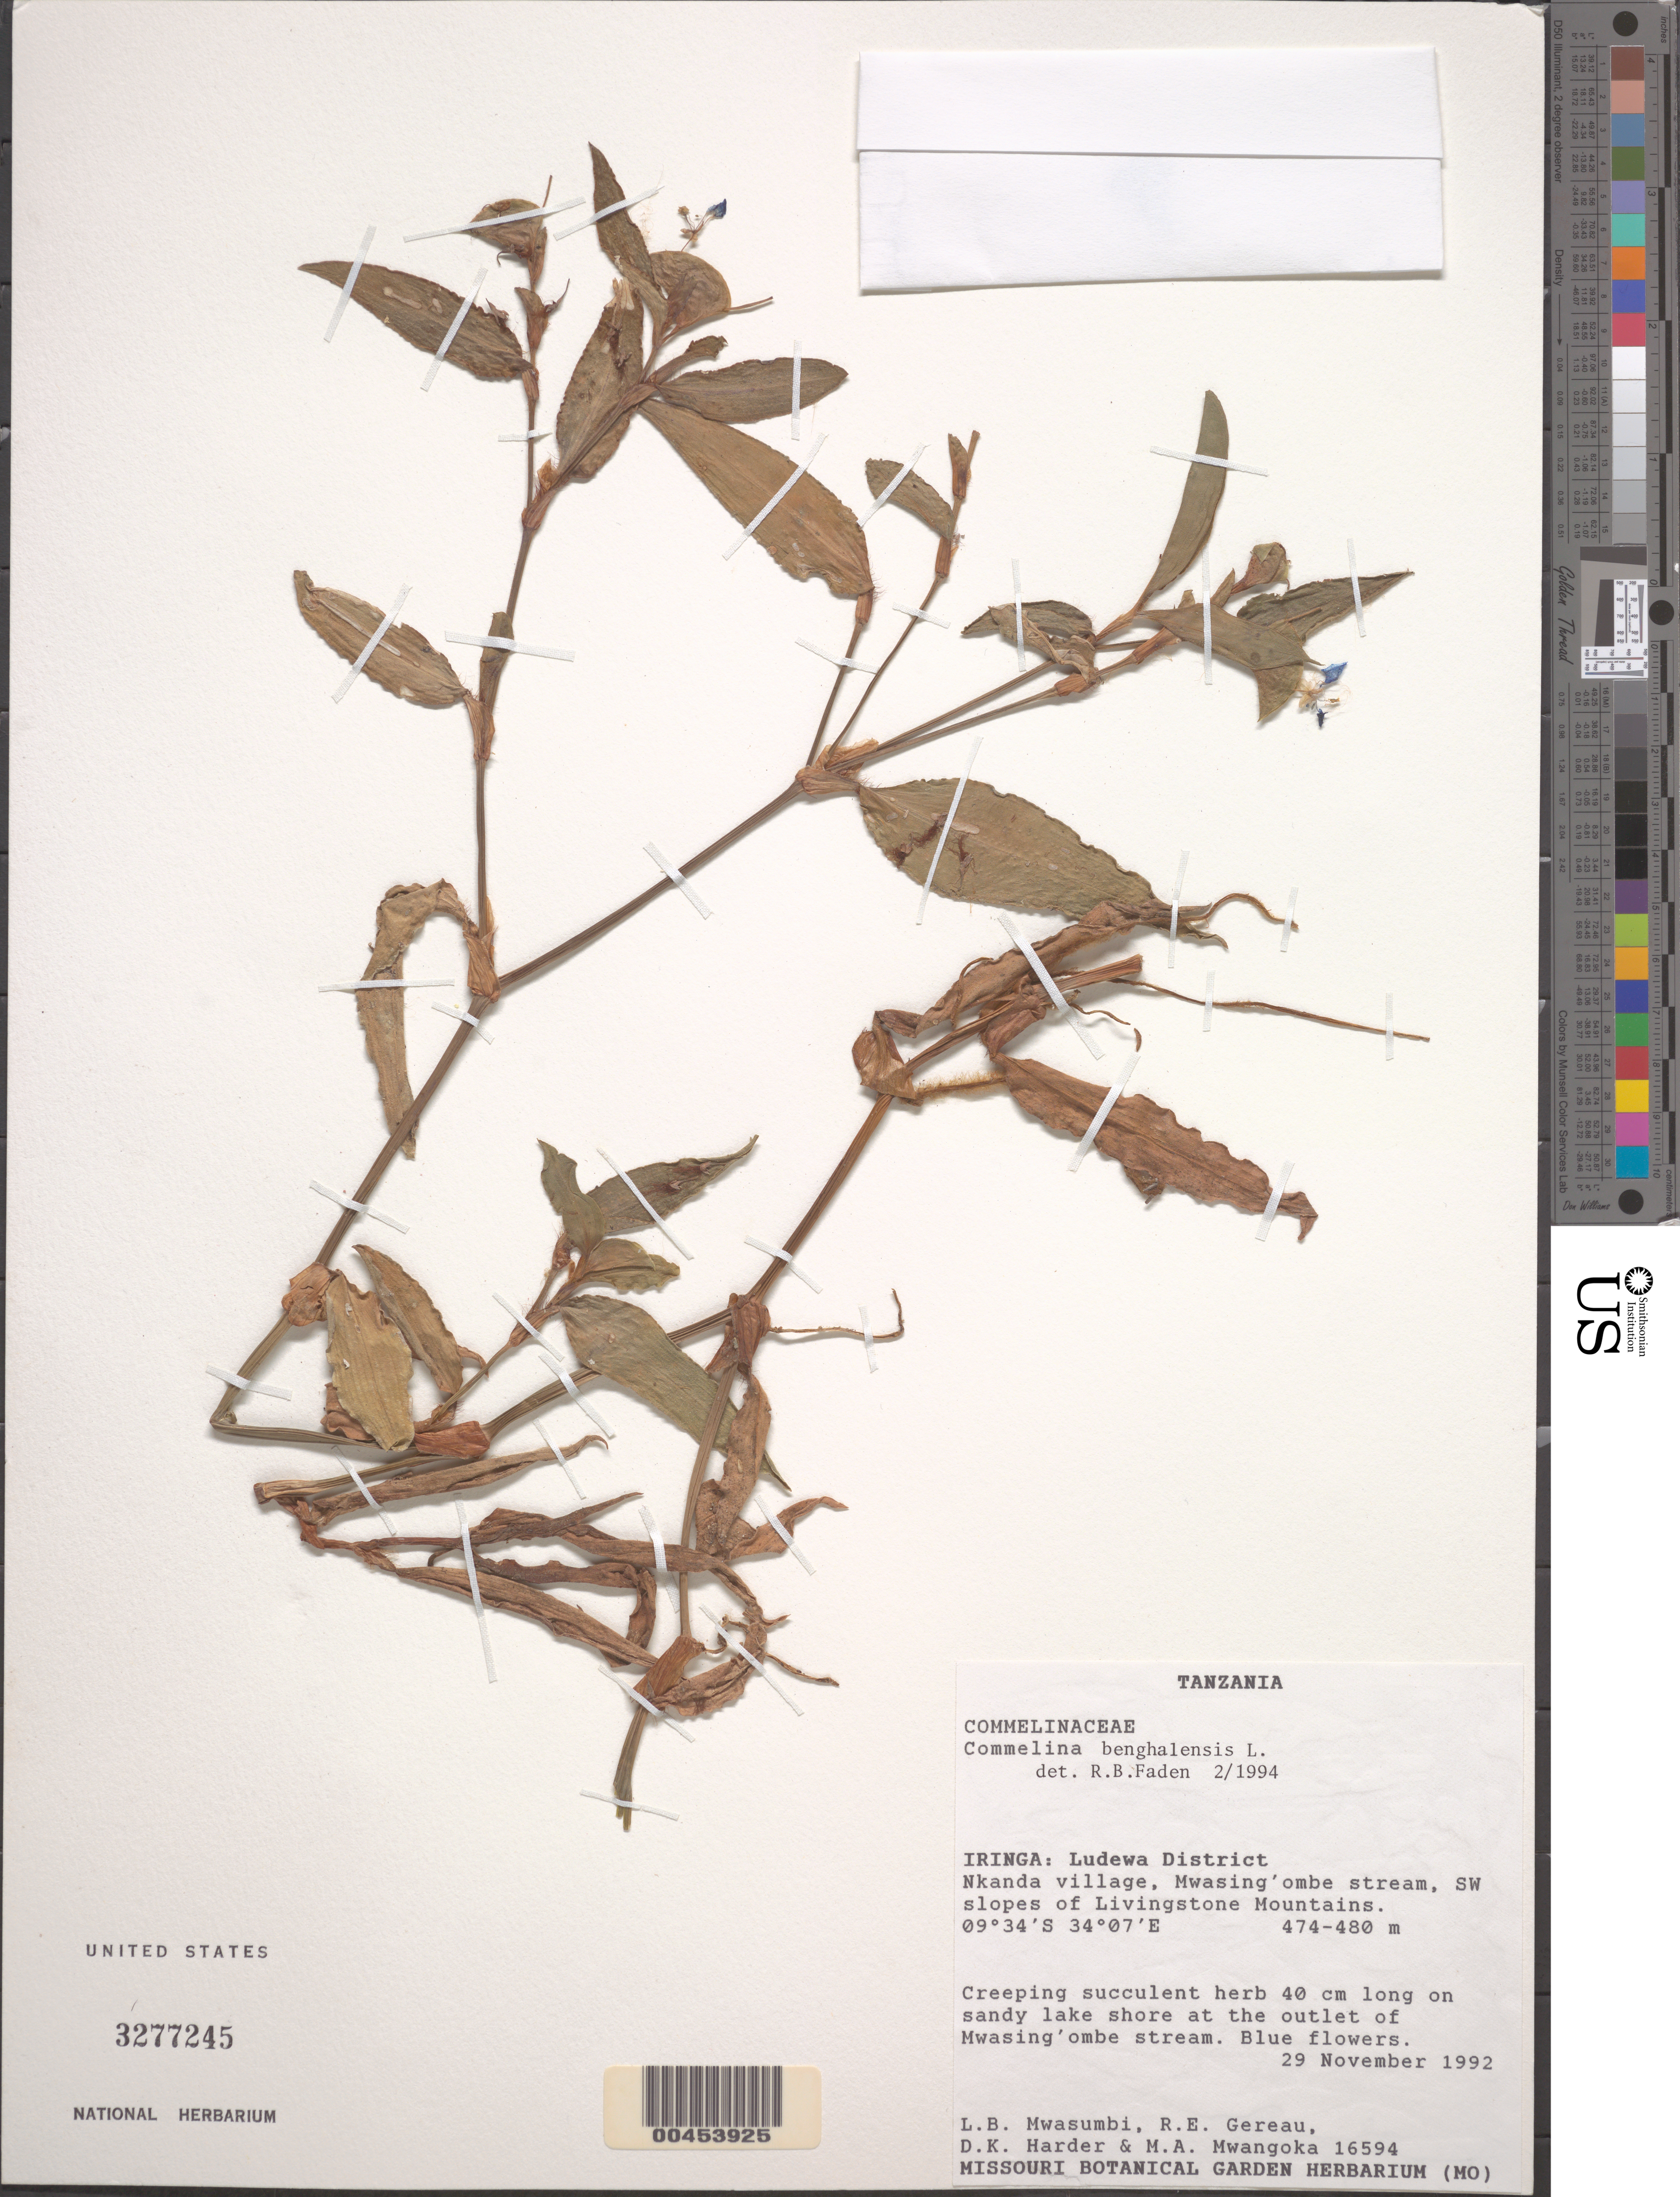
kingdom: Plantae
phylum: Tracheophyta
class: Liliopsida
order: Commelinales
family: Commelinaceae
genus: Commelina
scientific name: Commelina benghalensis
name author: L.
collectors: L. Mwasumbi, R. E. Gereau, D. Harder & M. A. Mwangoka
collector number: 16594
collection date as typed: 29 Nov 1992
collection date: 1992-11-29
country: Tanzania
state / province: Iringa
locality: Ludewa dist. nkanda village, sw of livingstone mountains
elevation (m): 474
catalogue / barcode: US 3277245